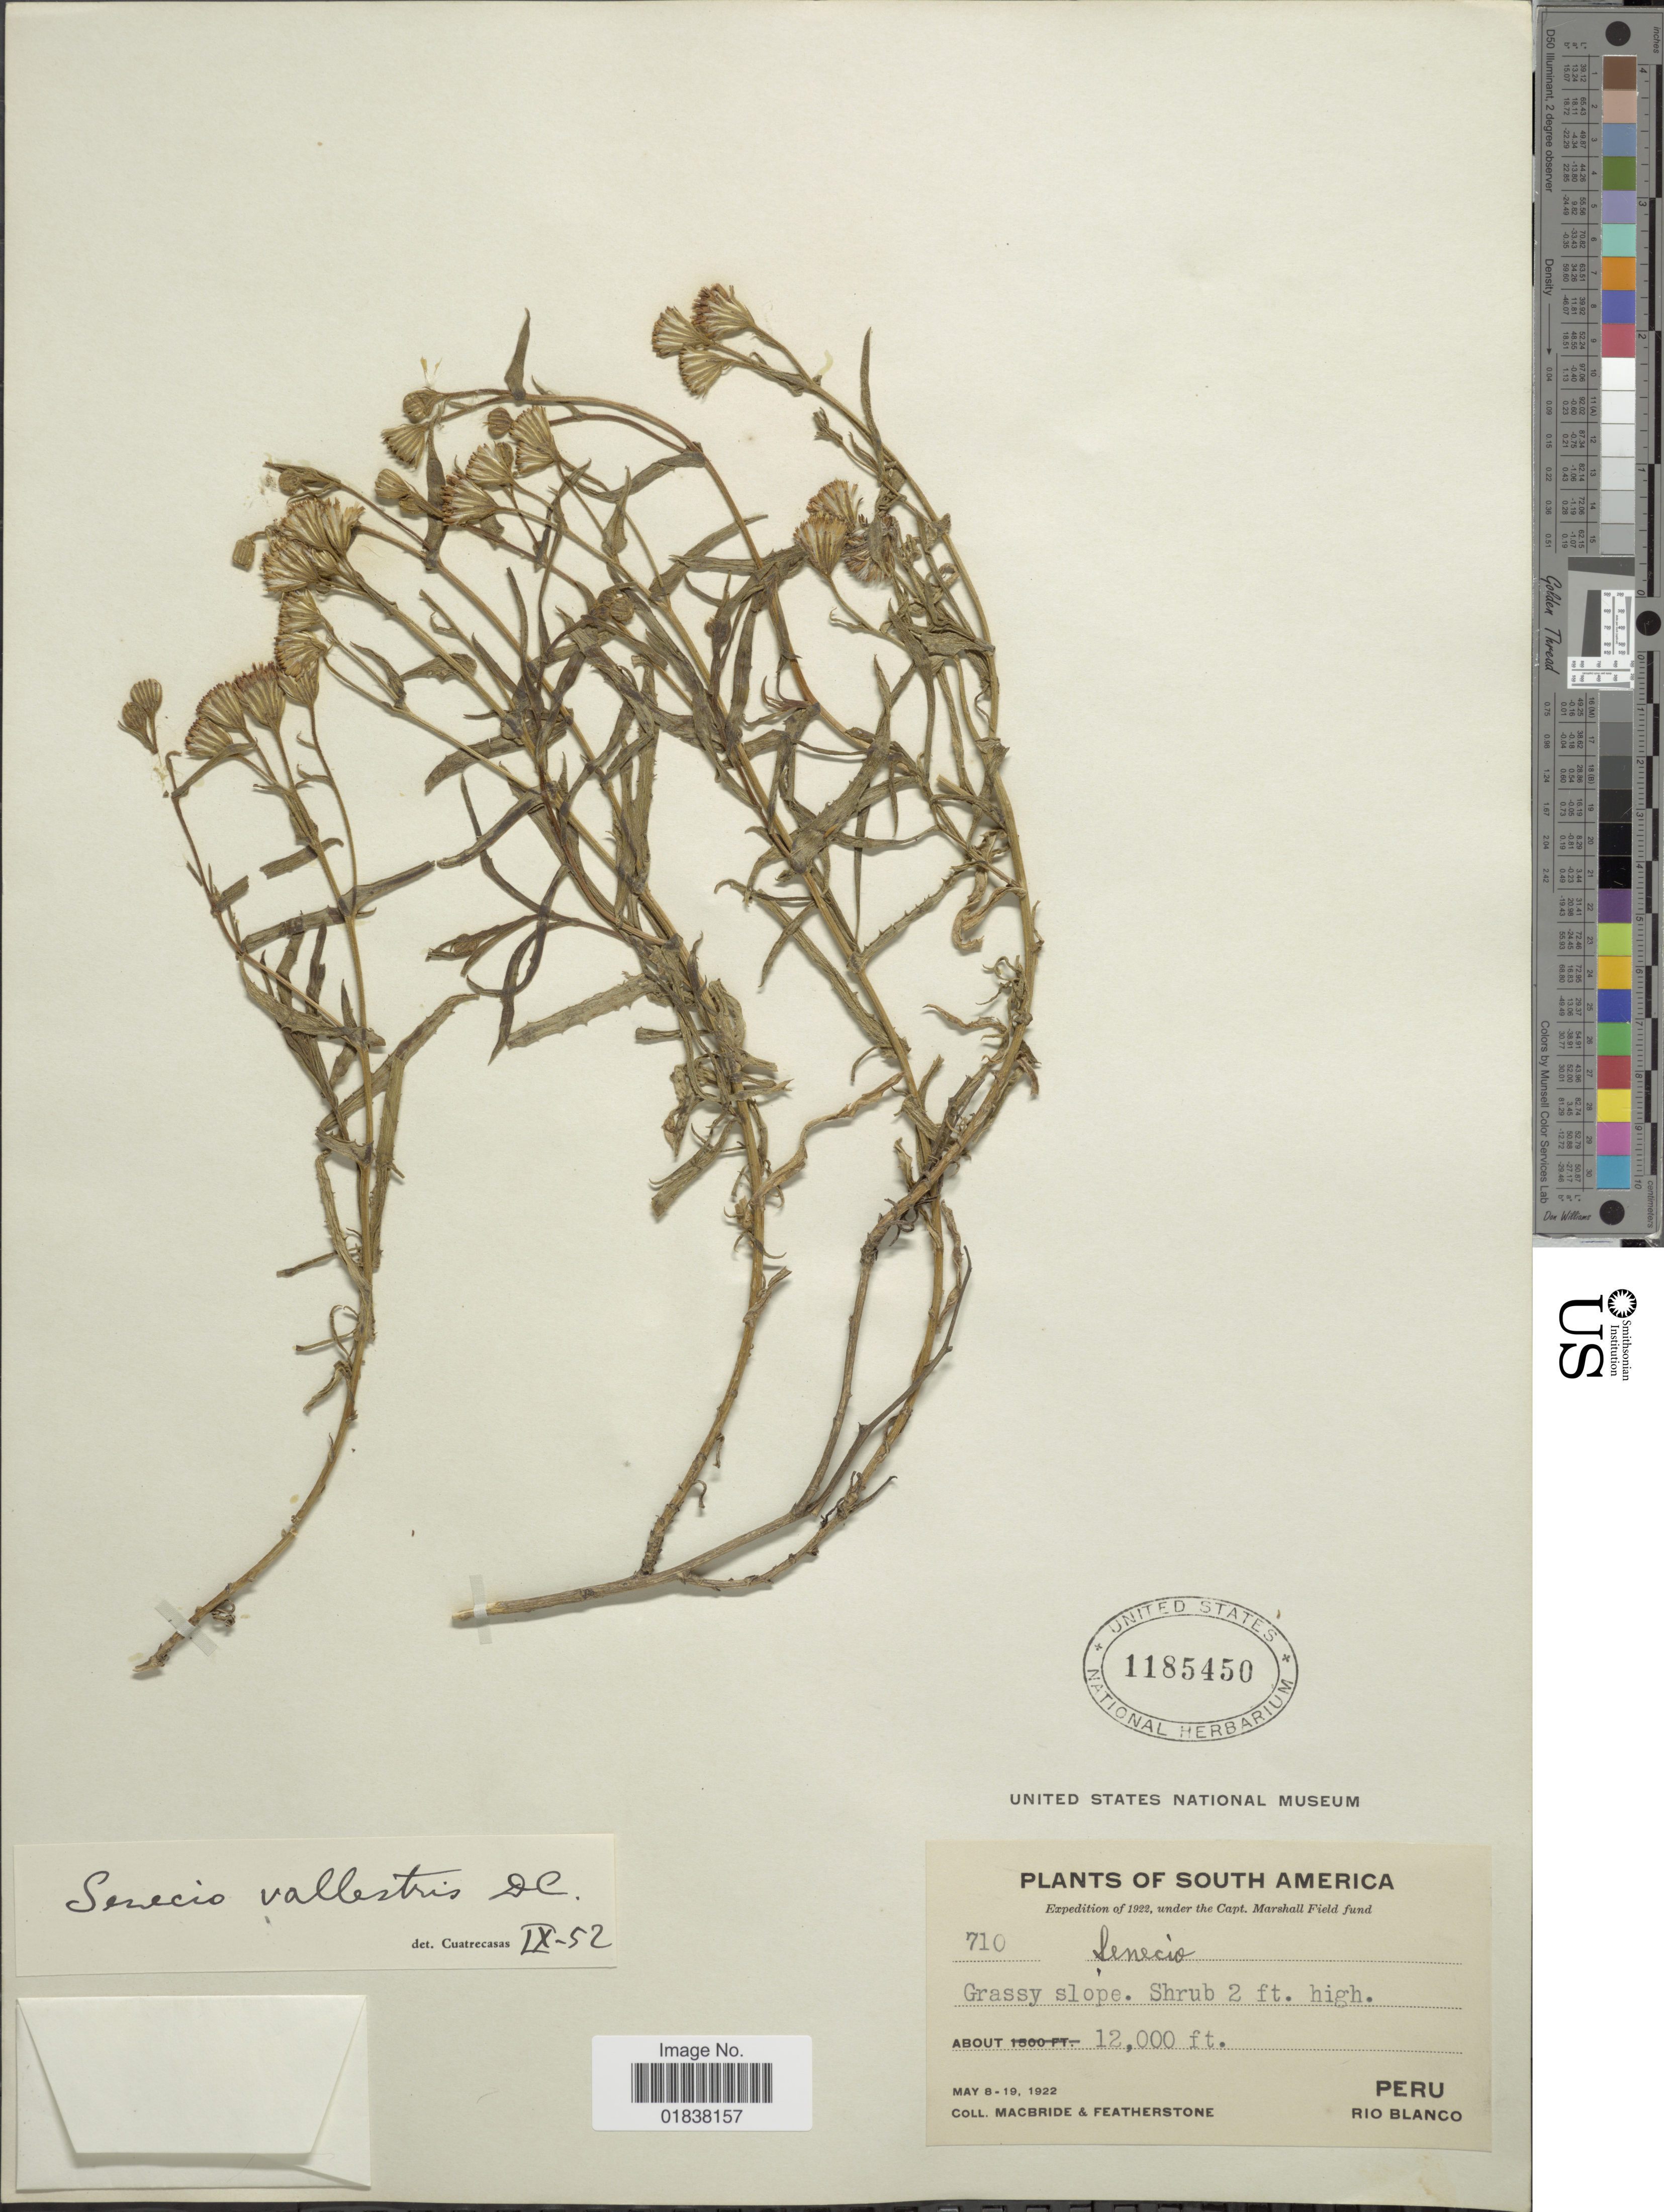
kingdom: Plantae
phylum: Tracheophyta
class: Magnoliopsida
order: Asterales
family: Asteraceae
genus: Senecio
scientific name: Senecio pentlandianus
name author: DC.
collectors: J. F. Macbride & -. Featherstone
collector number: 710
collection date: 1922-05-08/1922-05-19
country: Peru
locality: South America, Rio Blanco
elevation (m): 3658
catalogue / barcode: US 1185450